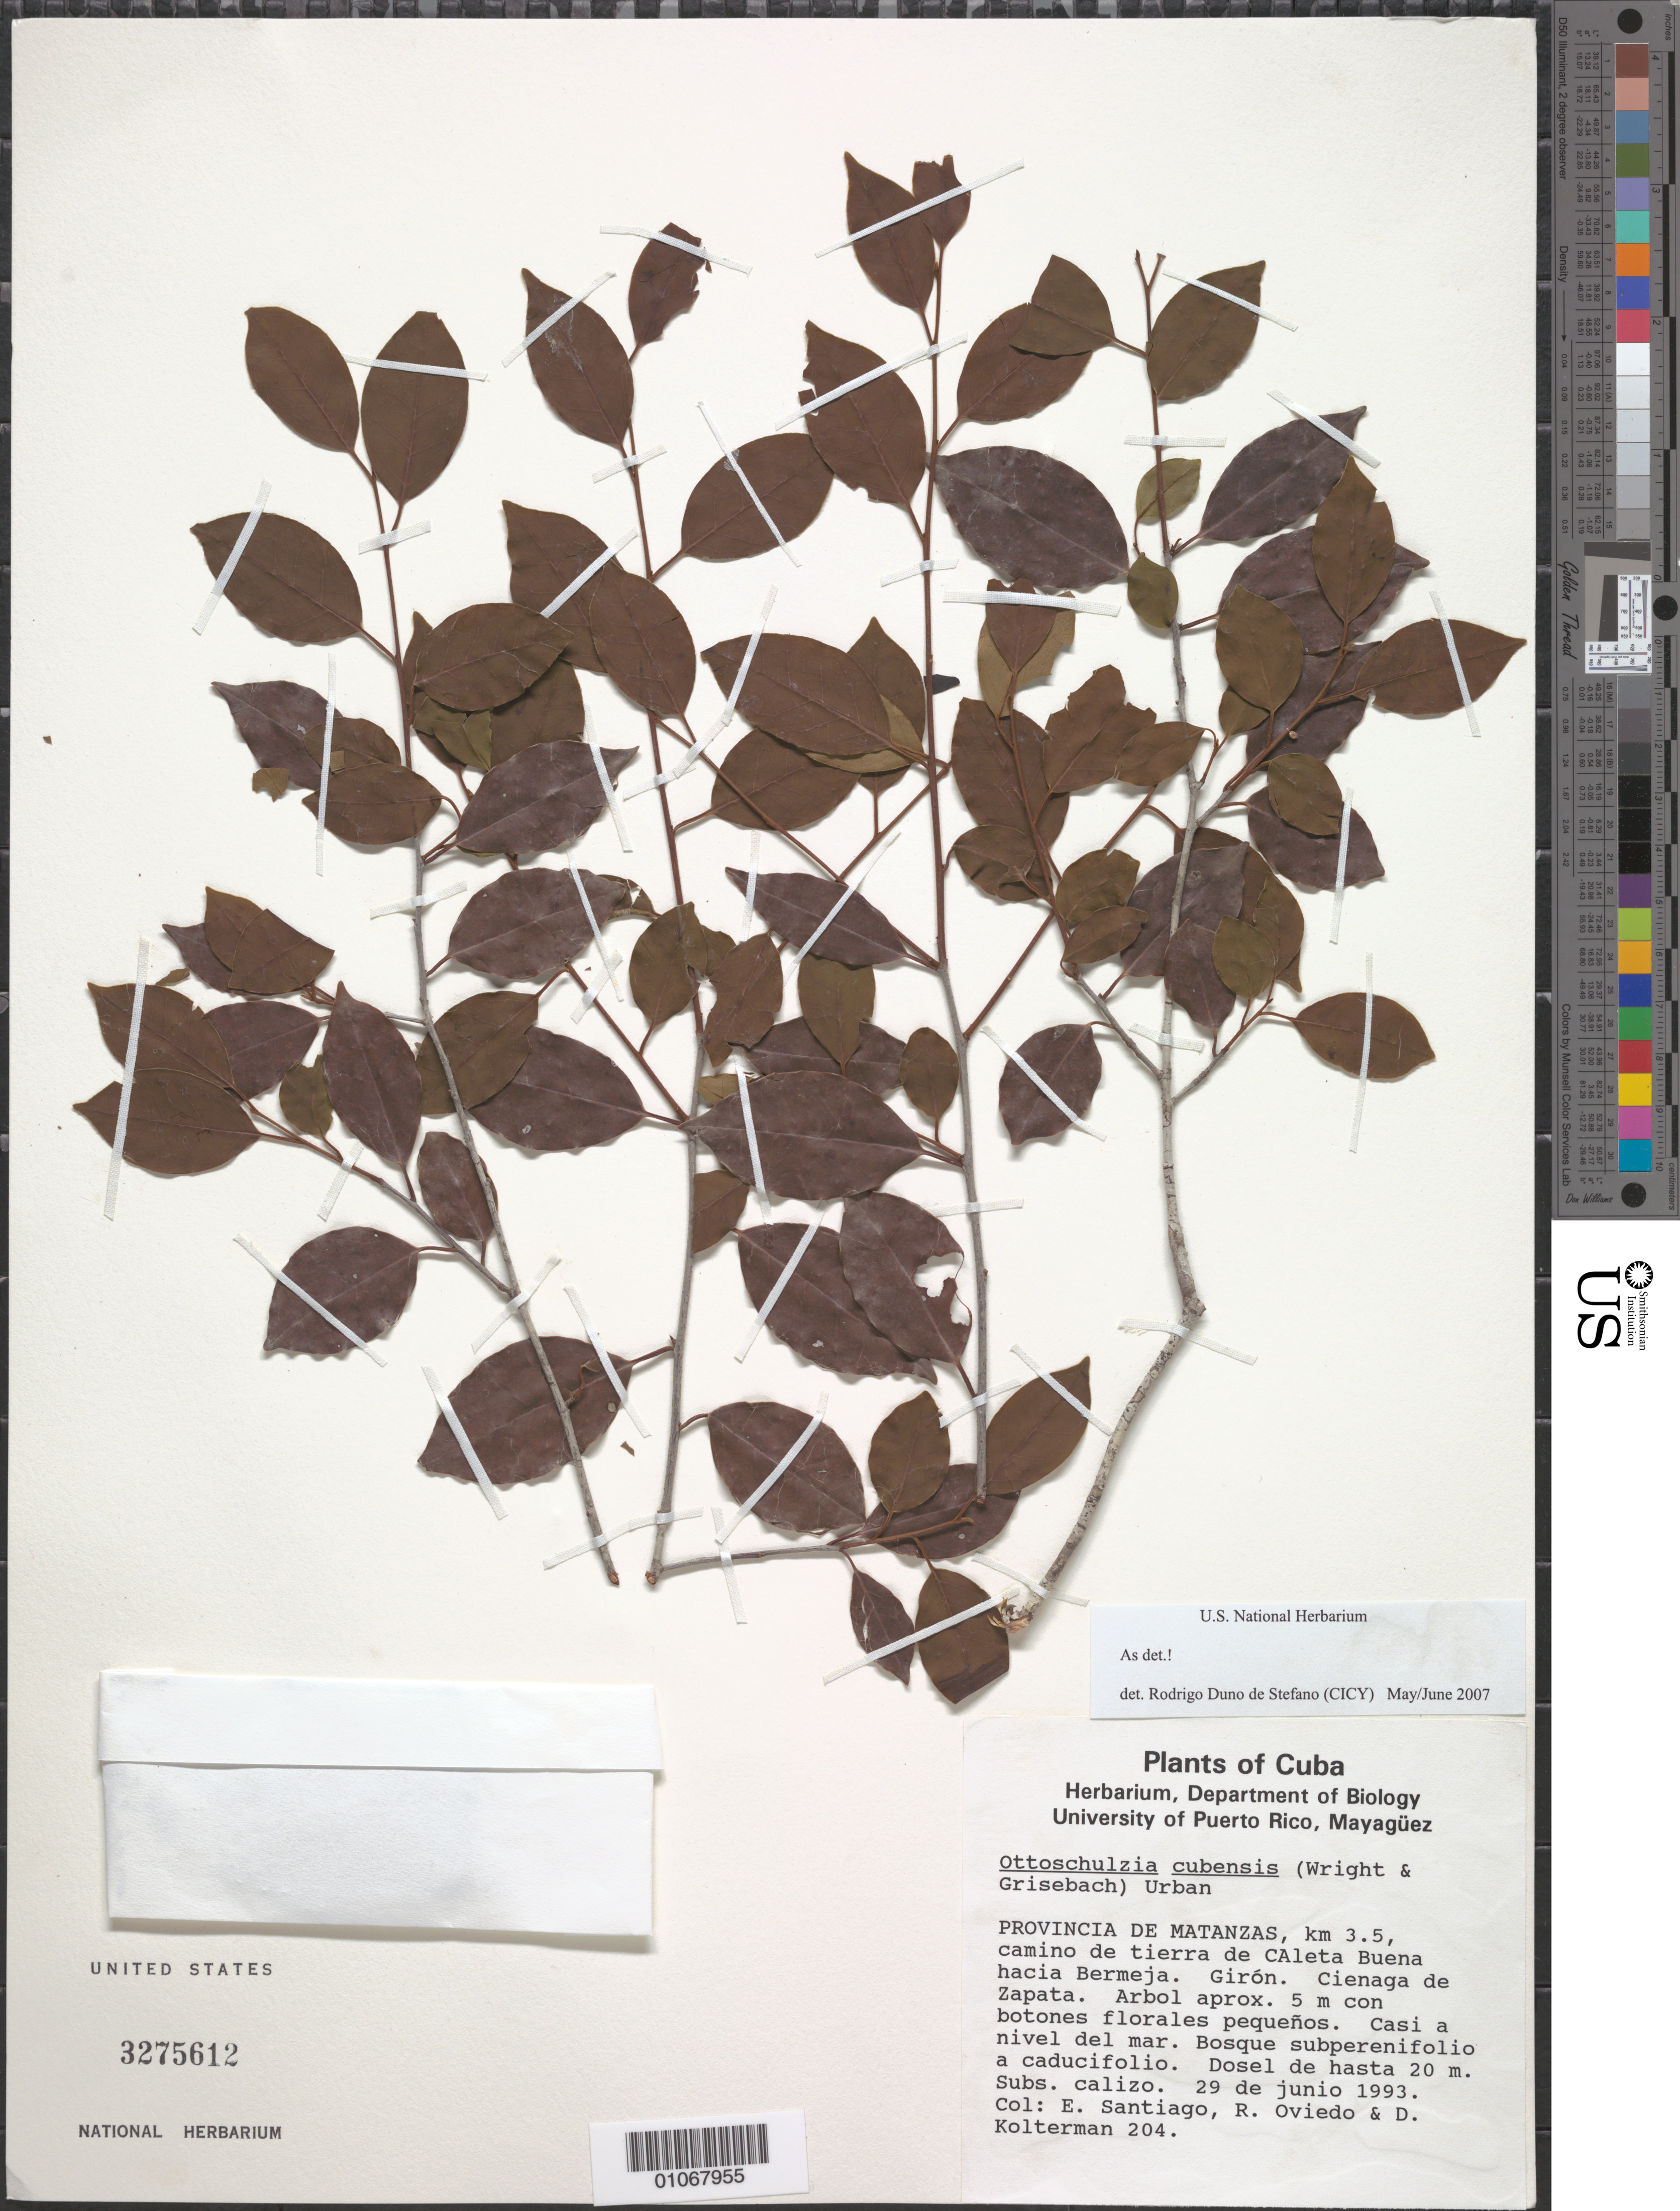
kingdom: Plantae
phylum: Tracheophyta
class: Magnoliopsida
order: Metteniusales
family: Metteniusaceae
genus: Ottoschulzia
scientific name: Ottoschulzia cubensis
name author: (C. Wright ex Griseb.) Urb.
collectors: -. Santiago, R. Oviedo & D. Kolterman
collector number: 204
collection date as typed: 29 Jun 1993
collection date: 1993-06-29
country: Cuba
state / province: Matanzas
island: Cuba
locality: km 3 5, camino de tierra de Caleta Buena hacia Bermeja Giron Cienaga de Zapata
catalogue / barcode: US 3275612